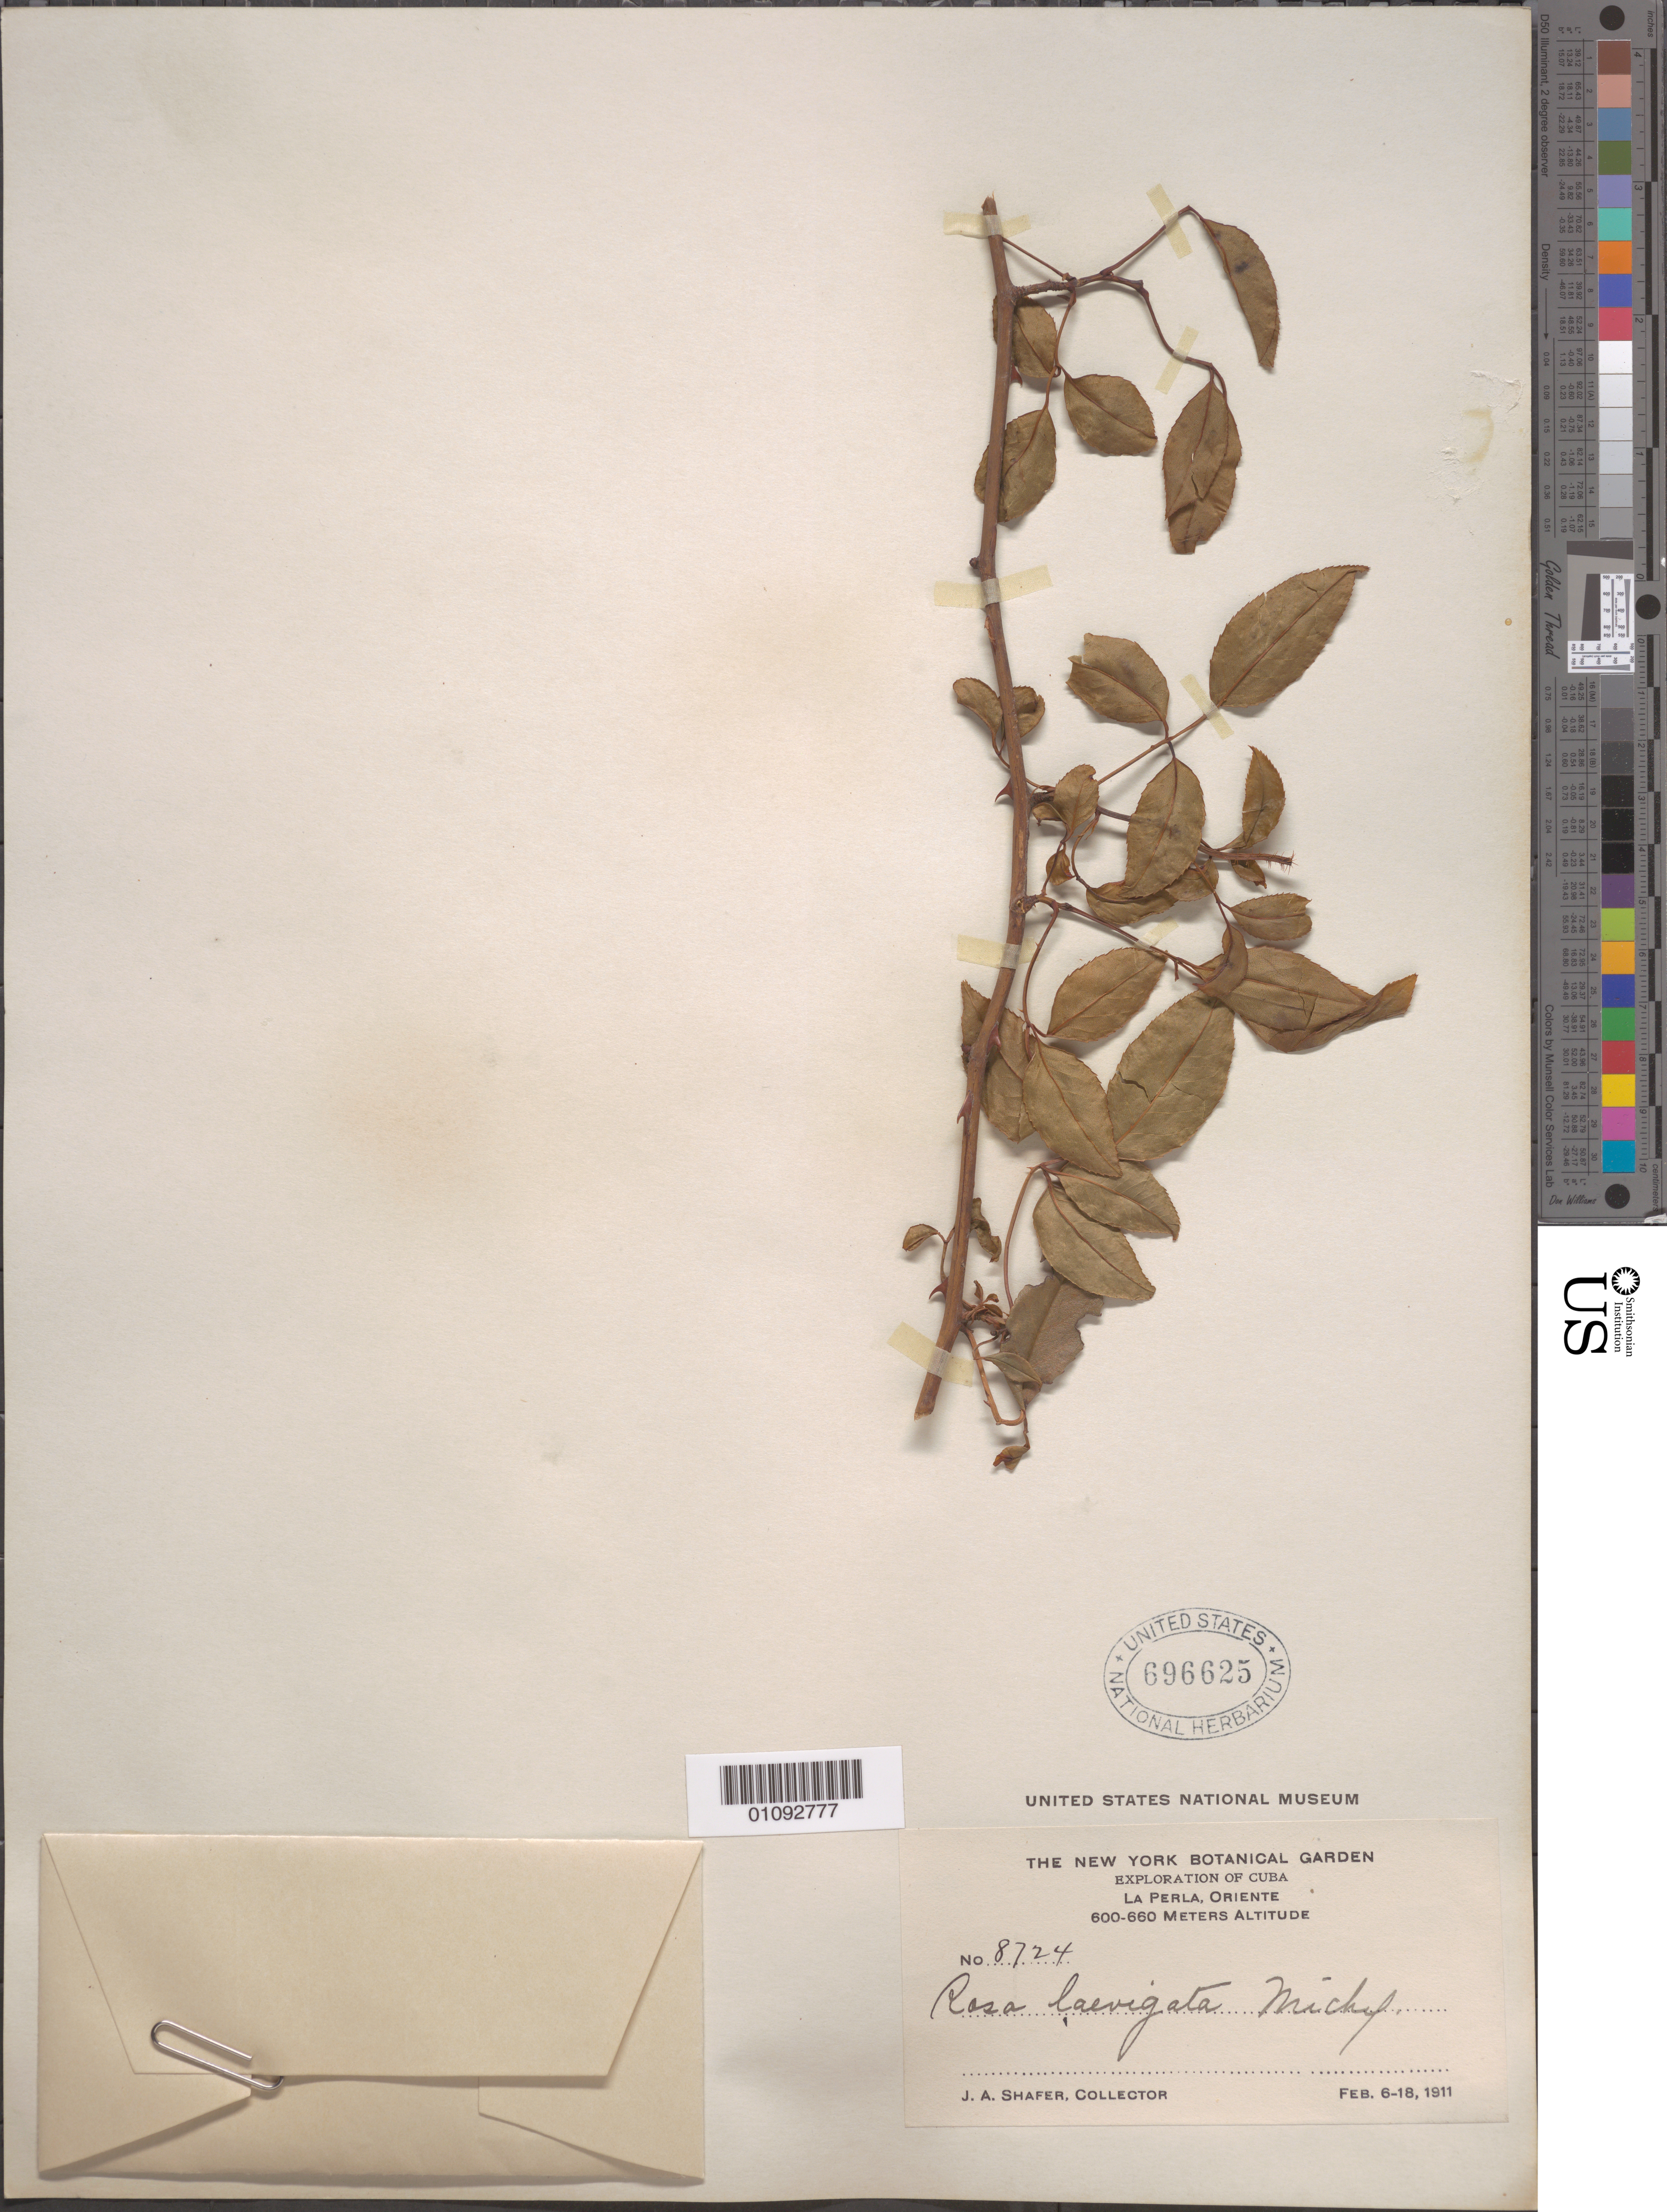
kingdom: Plantae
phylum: Tracheophyta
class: Magnoliopsida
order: Rosales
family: Rosaceae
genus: Rosa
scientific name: Rosa laevigata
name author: Michx.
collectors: J. A. Shafer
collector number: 8724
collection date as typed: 06 Feb 1911 to 18 Feb 1911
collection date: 1911-02-06/1911-02-18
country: Cuba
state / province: Oriente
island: Cuba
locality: La Perla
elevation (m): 600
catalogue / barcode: US 696625